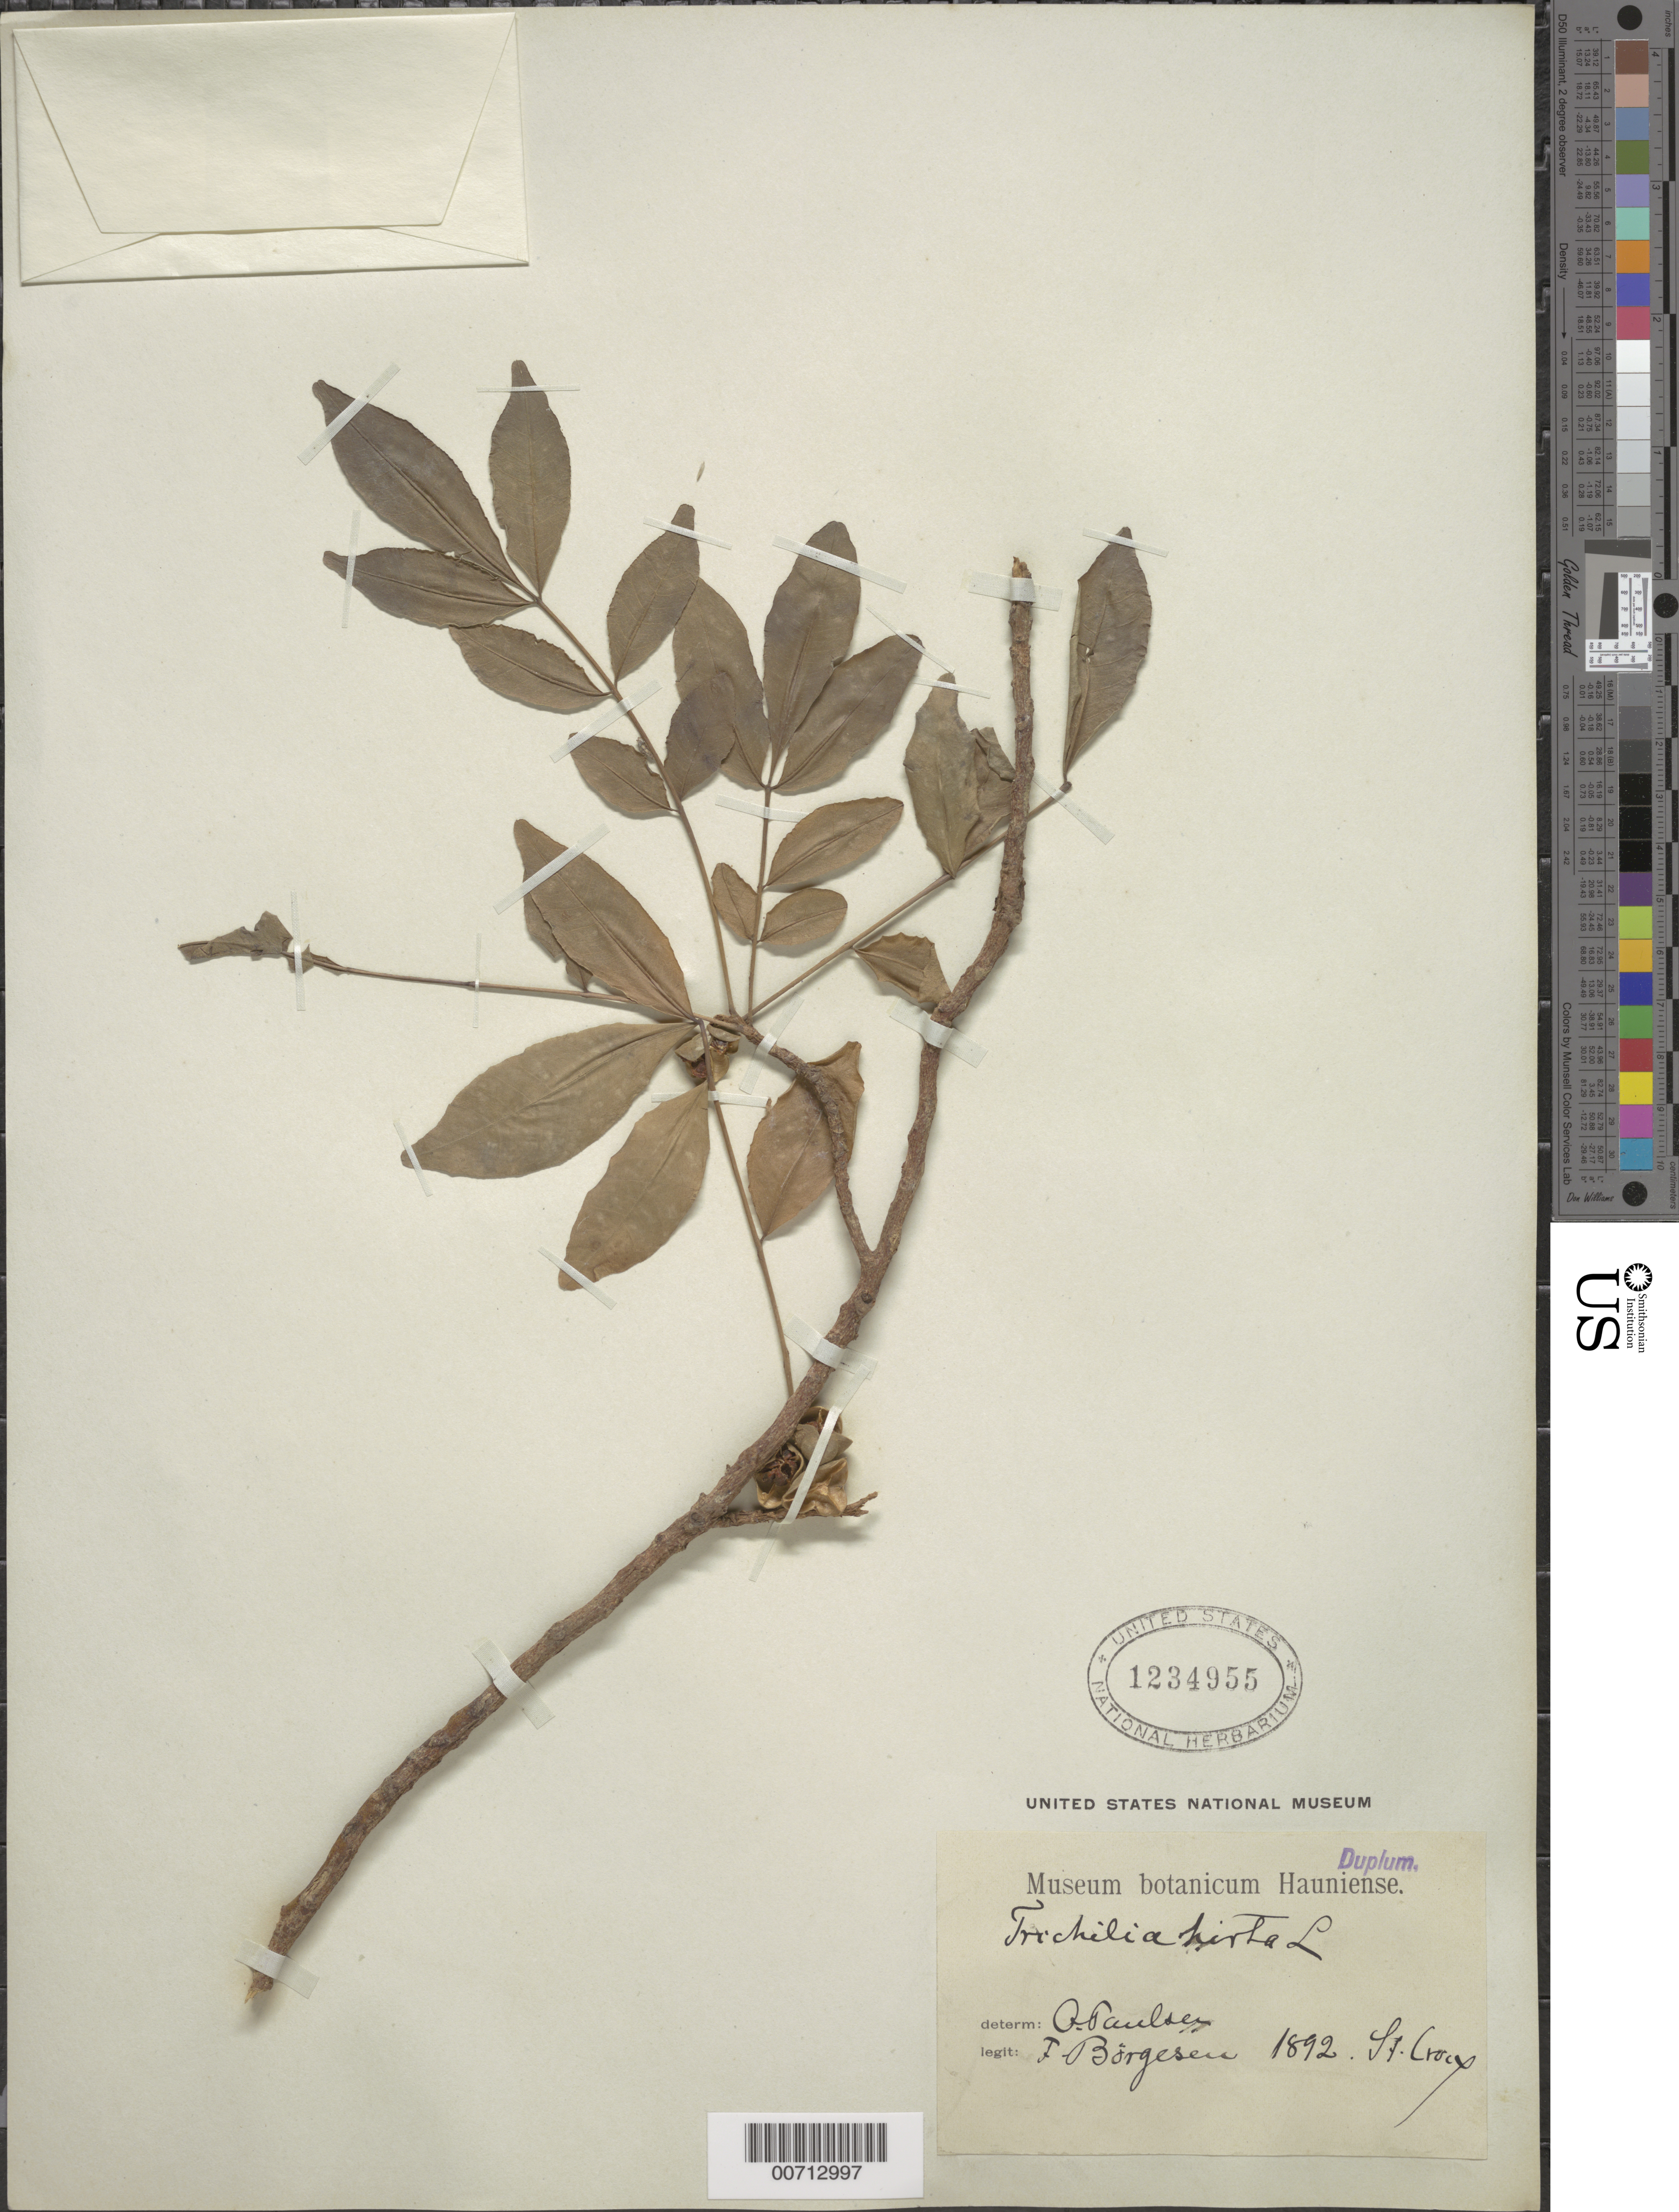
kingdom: Plantae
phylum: Tracheophyta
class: Magnoliopsida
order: Sapindales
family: Meliaceae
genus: Trichilia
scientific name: Trichilia hirta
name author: L.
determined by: Paulsen, O.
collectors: F. C. Børgesen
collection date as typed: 1892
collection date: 1892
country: U.S. Virgin Islands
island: St. Croix Island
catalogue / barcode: US 1234955